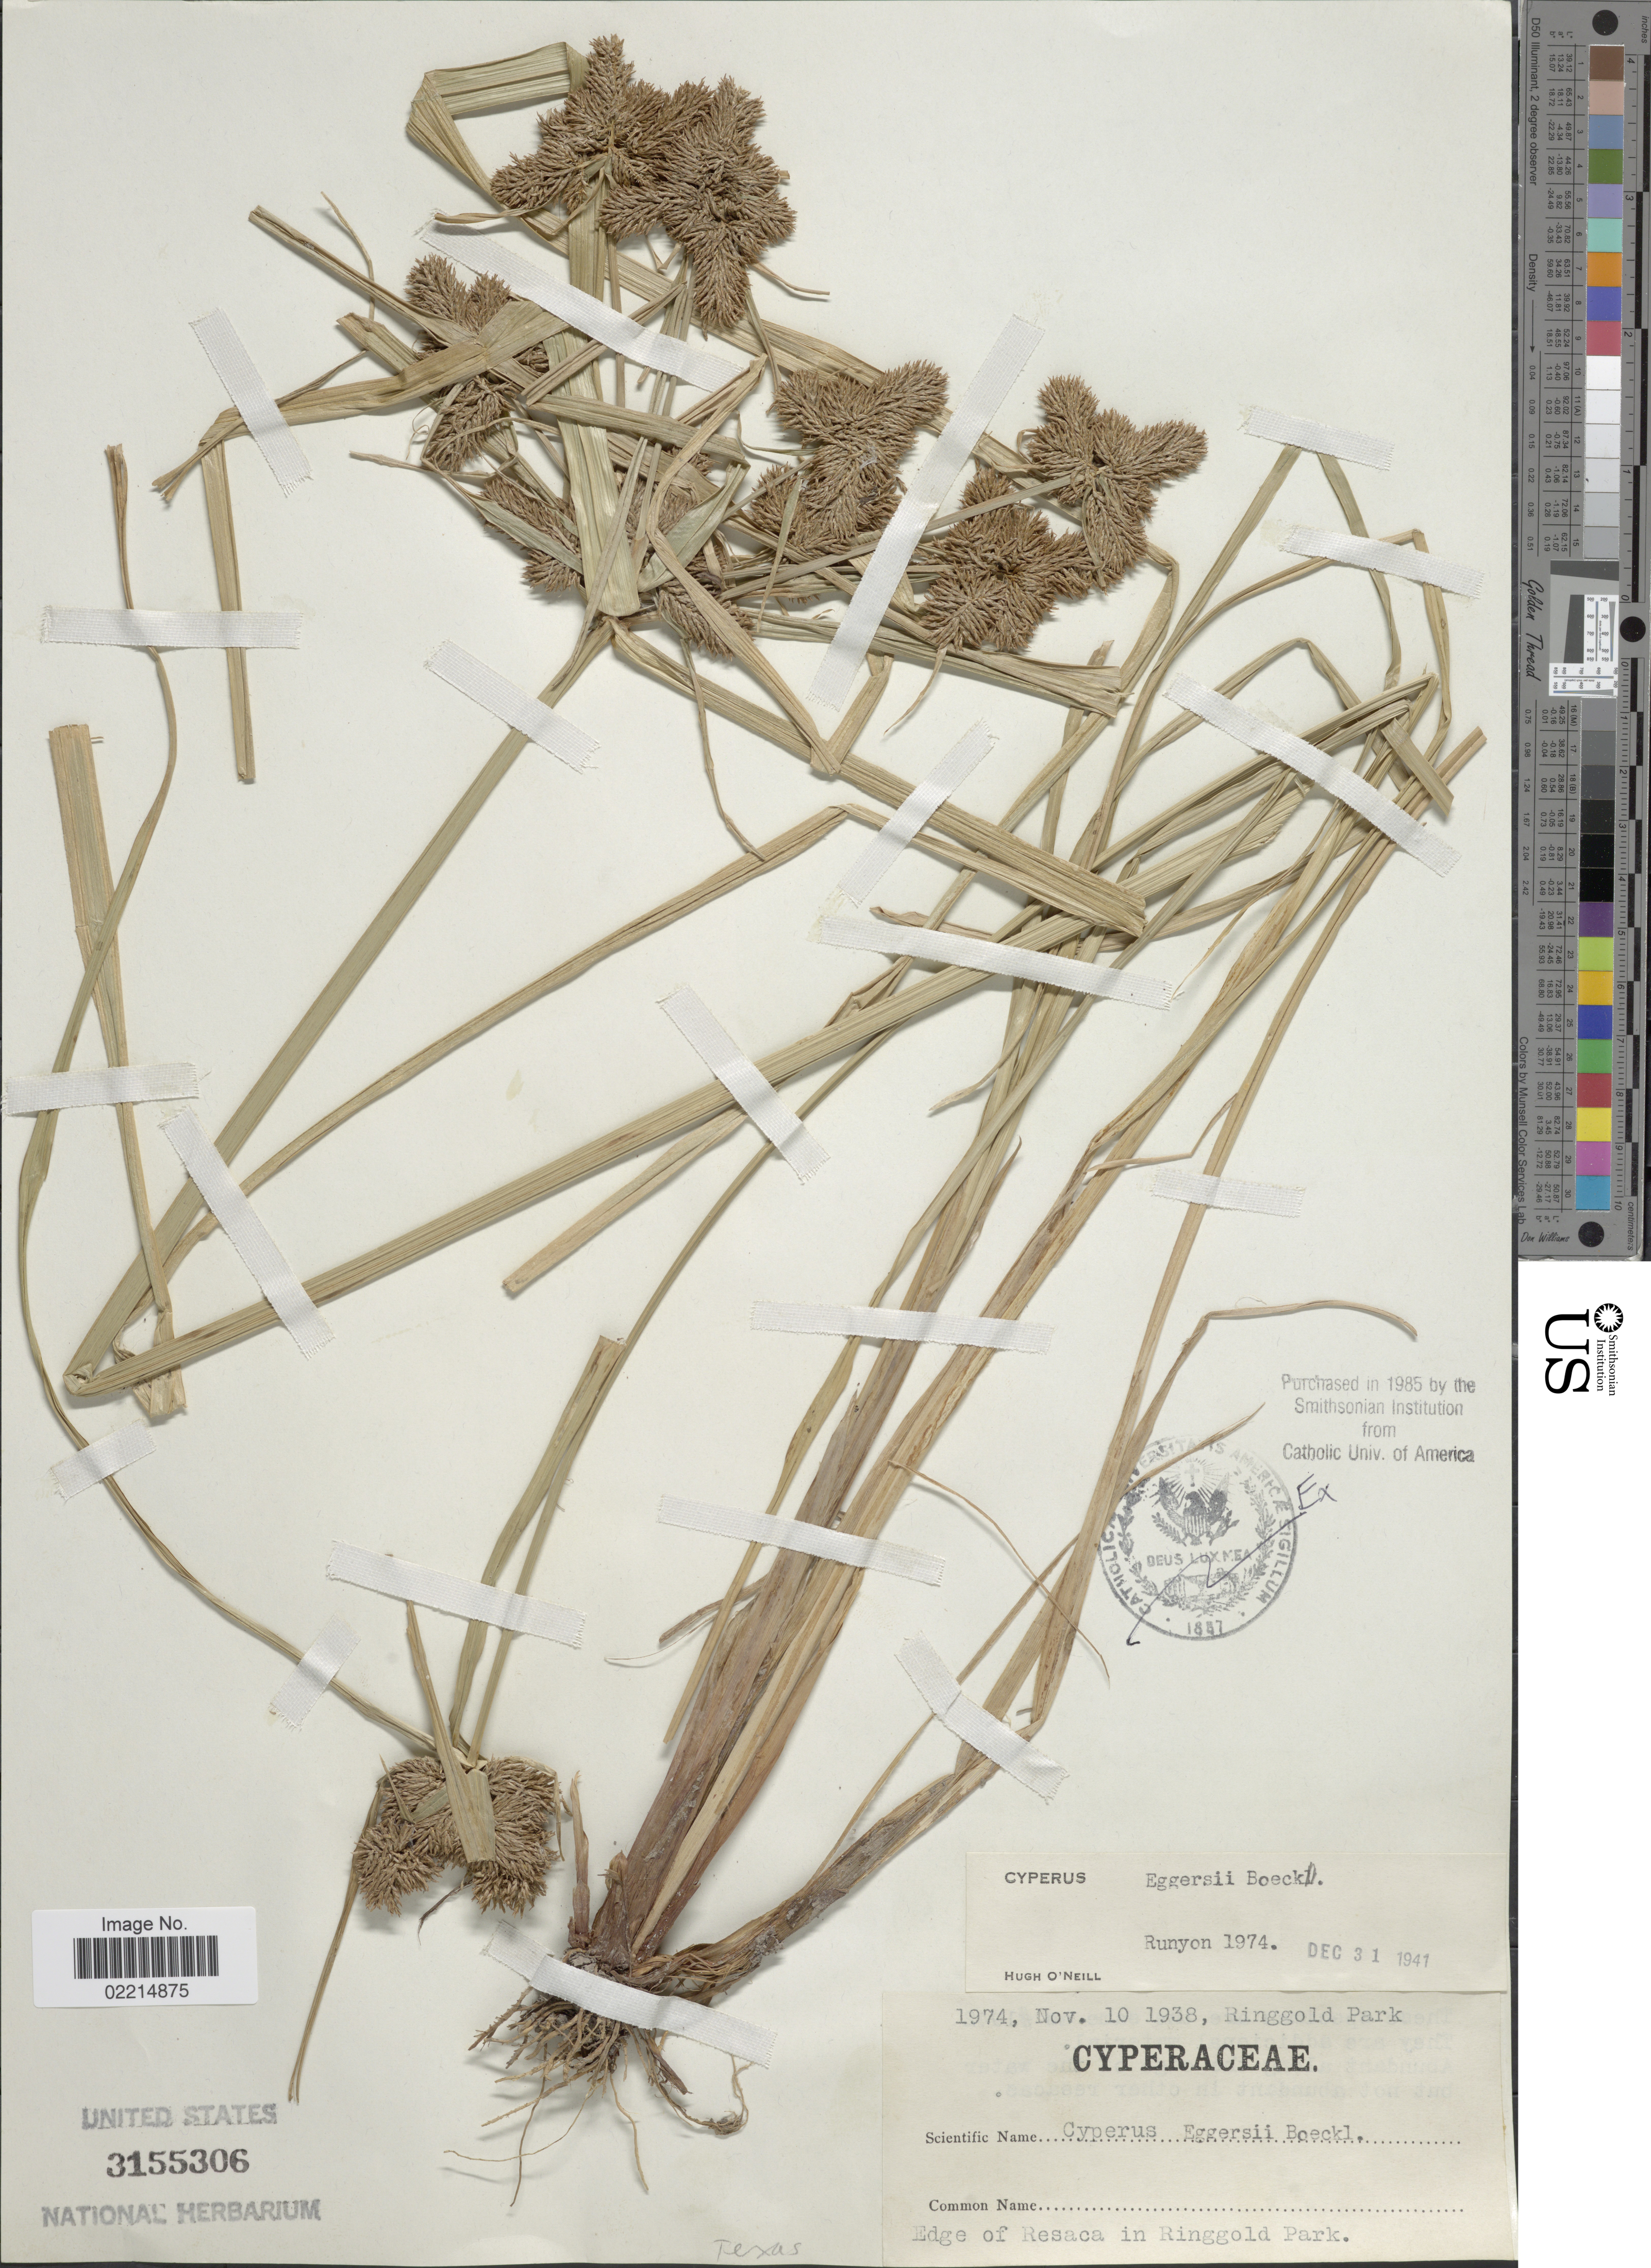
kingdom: Plantae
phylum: Tracheophyta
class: Liliopsida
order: Poales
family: Cyperaceae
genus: Cyperus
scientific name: Cyperus eggersii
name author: Boeckeler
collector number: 1974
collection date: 1938-11-10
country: United States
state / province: Texas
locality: Ringgold Park, edge of Resaca in Ringgold Park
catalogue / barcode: US 3155306